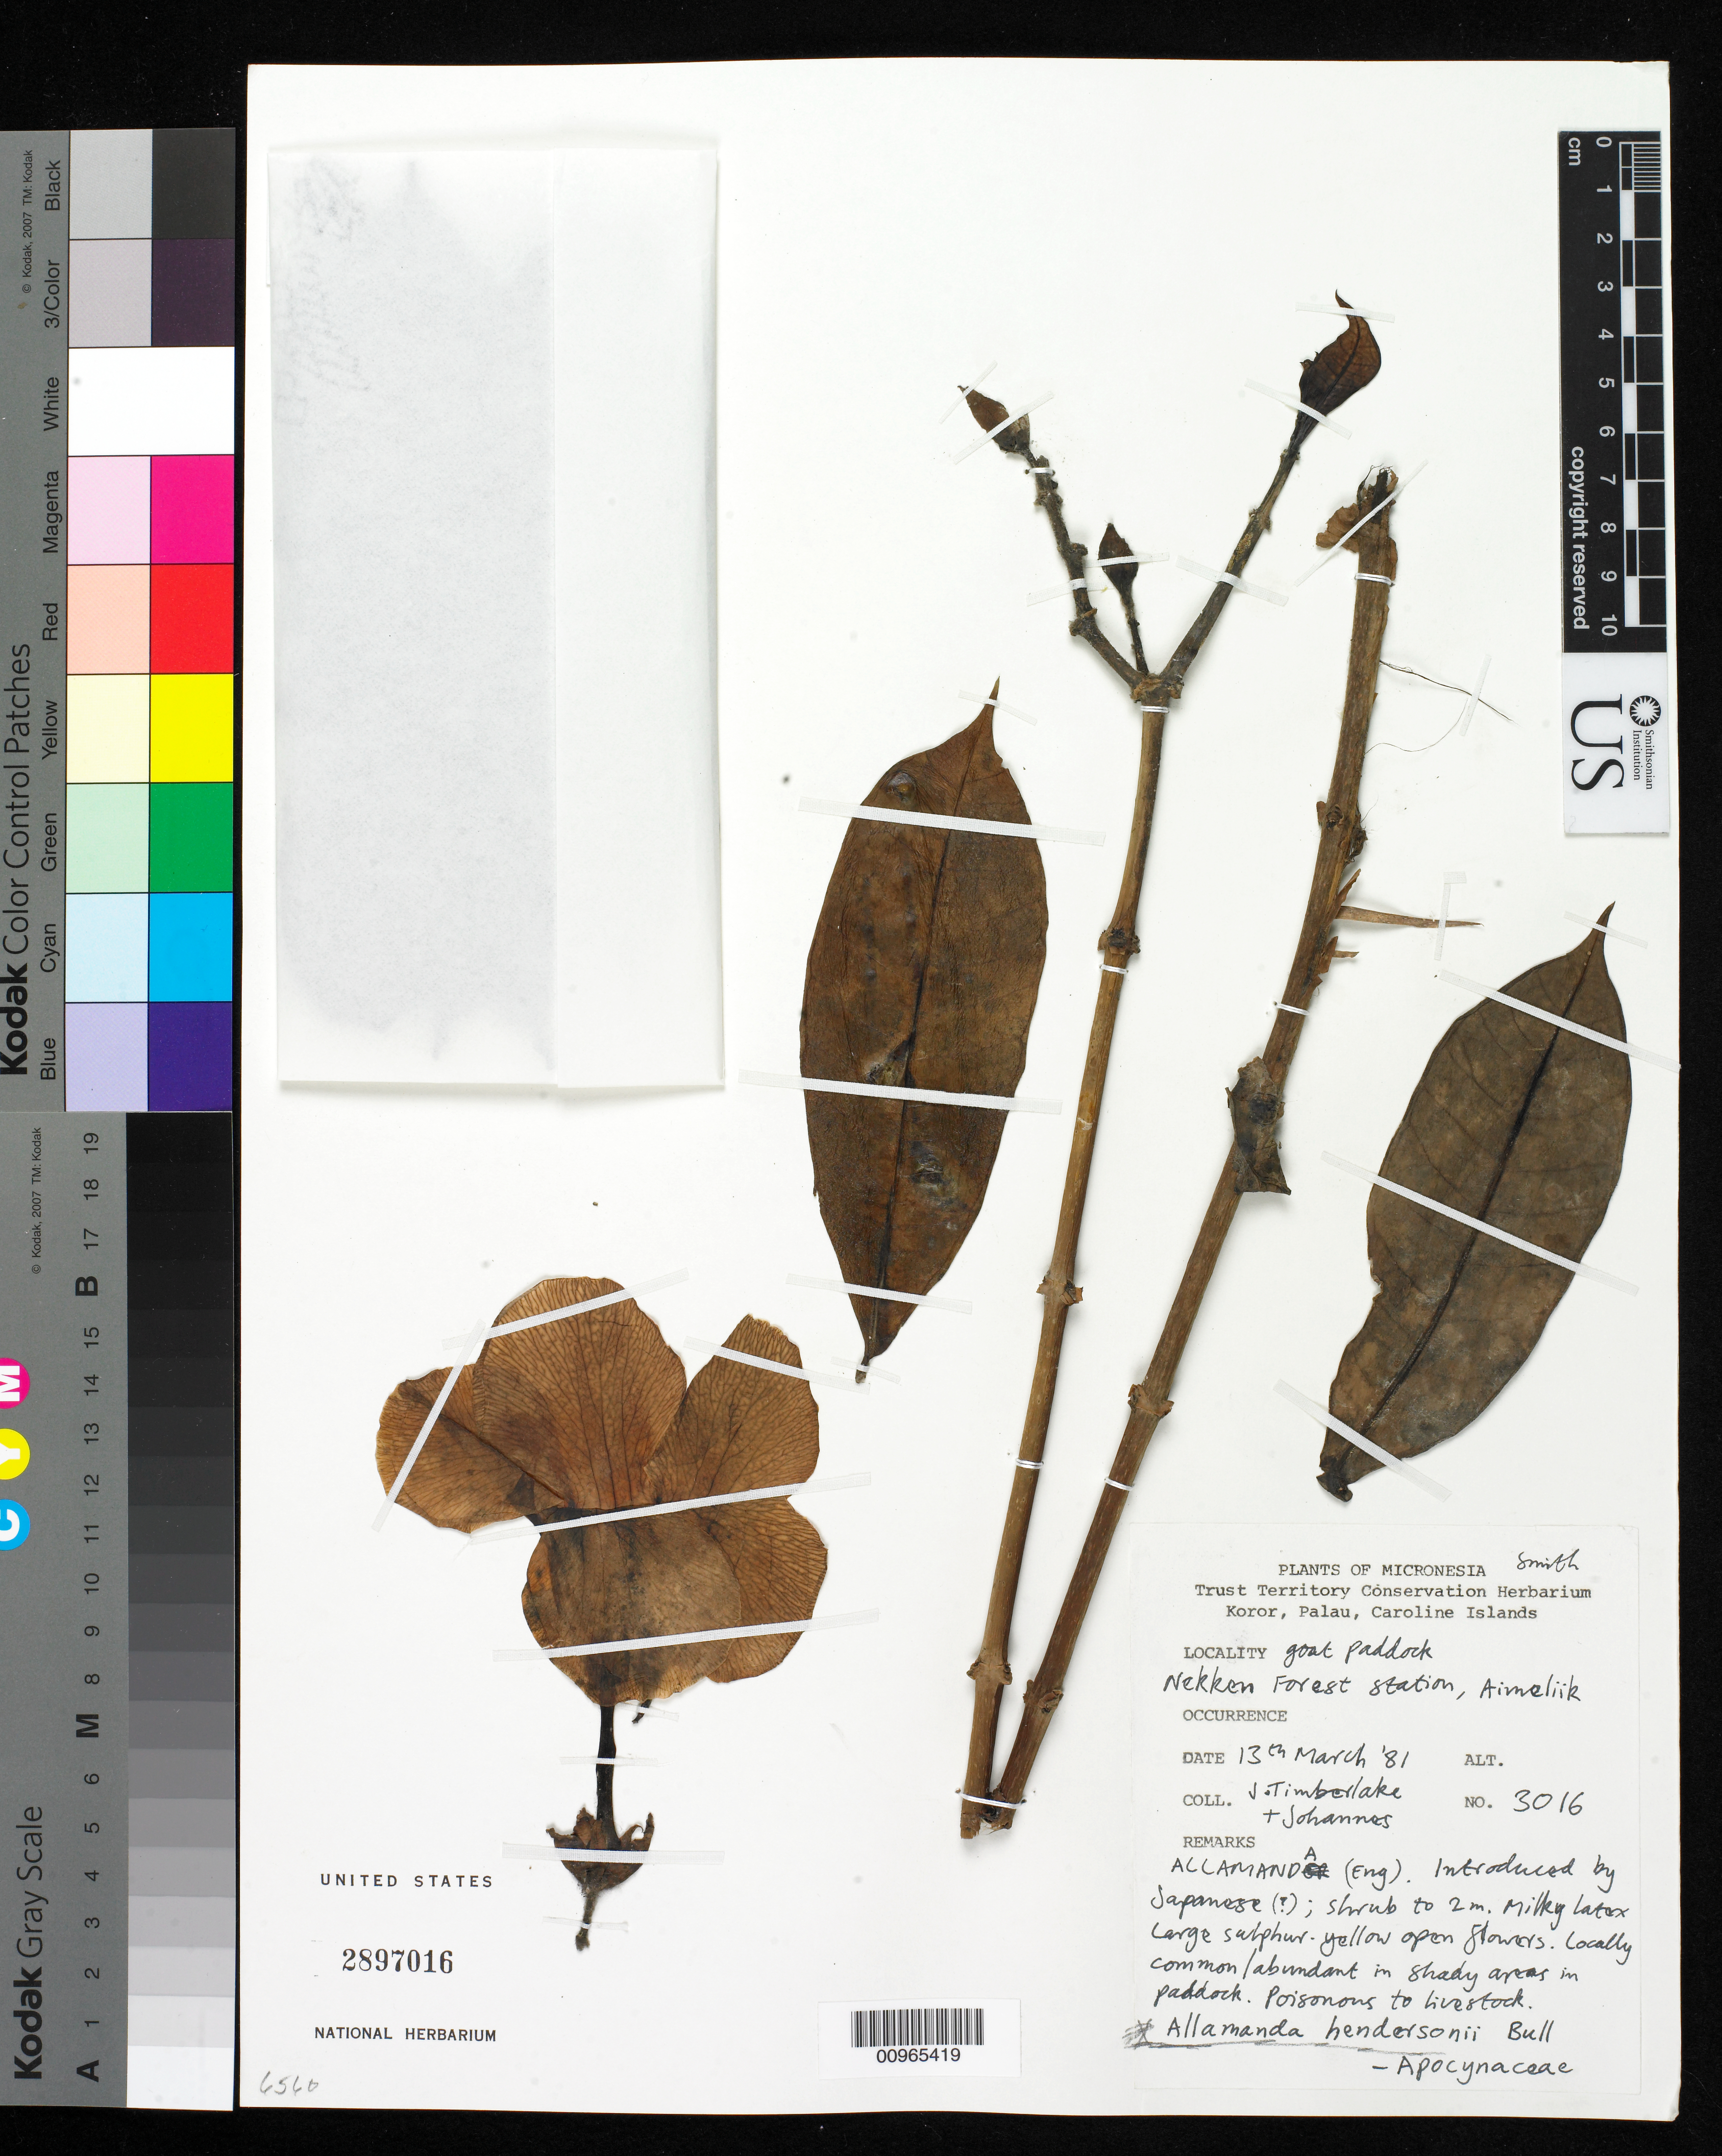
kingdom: Plantae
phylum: Tracheophyta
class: Magnoliopsida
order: Gentianales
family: Apocynaceae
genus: Allamanda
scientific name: Allamanda hendersonii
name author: W. Bull ex Dombrain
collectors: J. Timberlake & -. Johannes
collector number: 3016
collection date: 1981-03-13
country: Palau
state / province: Koror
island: Oreor (Koror)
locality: Goat paddock, Nekken Forest Station, Aimeliik, Koror, Palau, Caroline Islands, Micronesia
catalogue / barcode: US 2897016